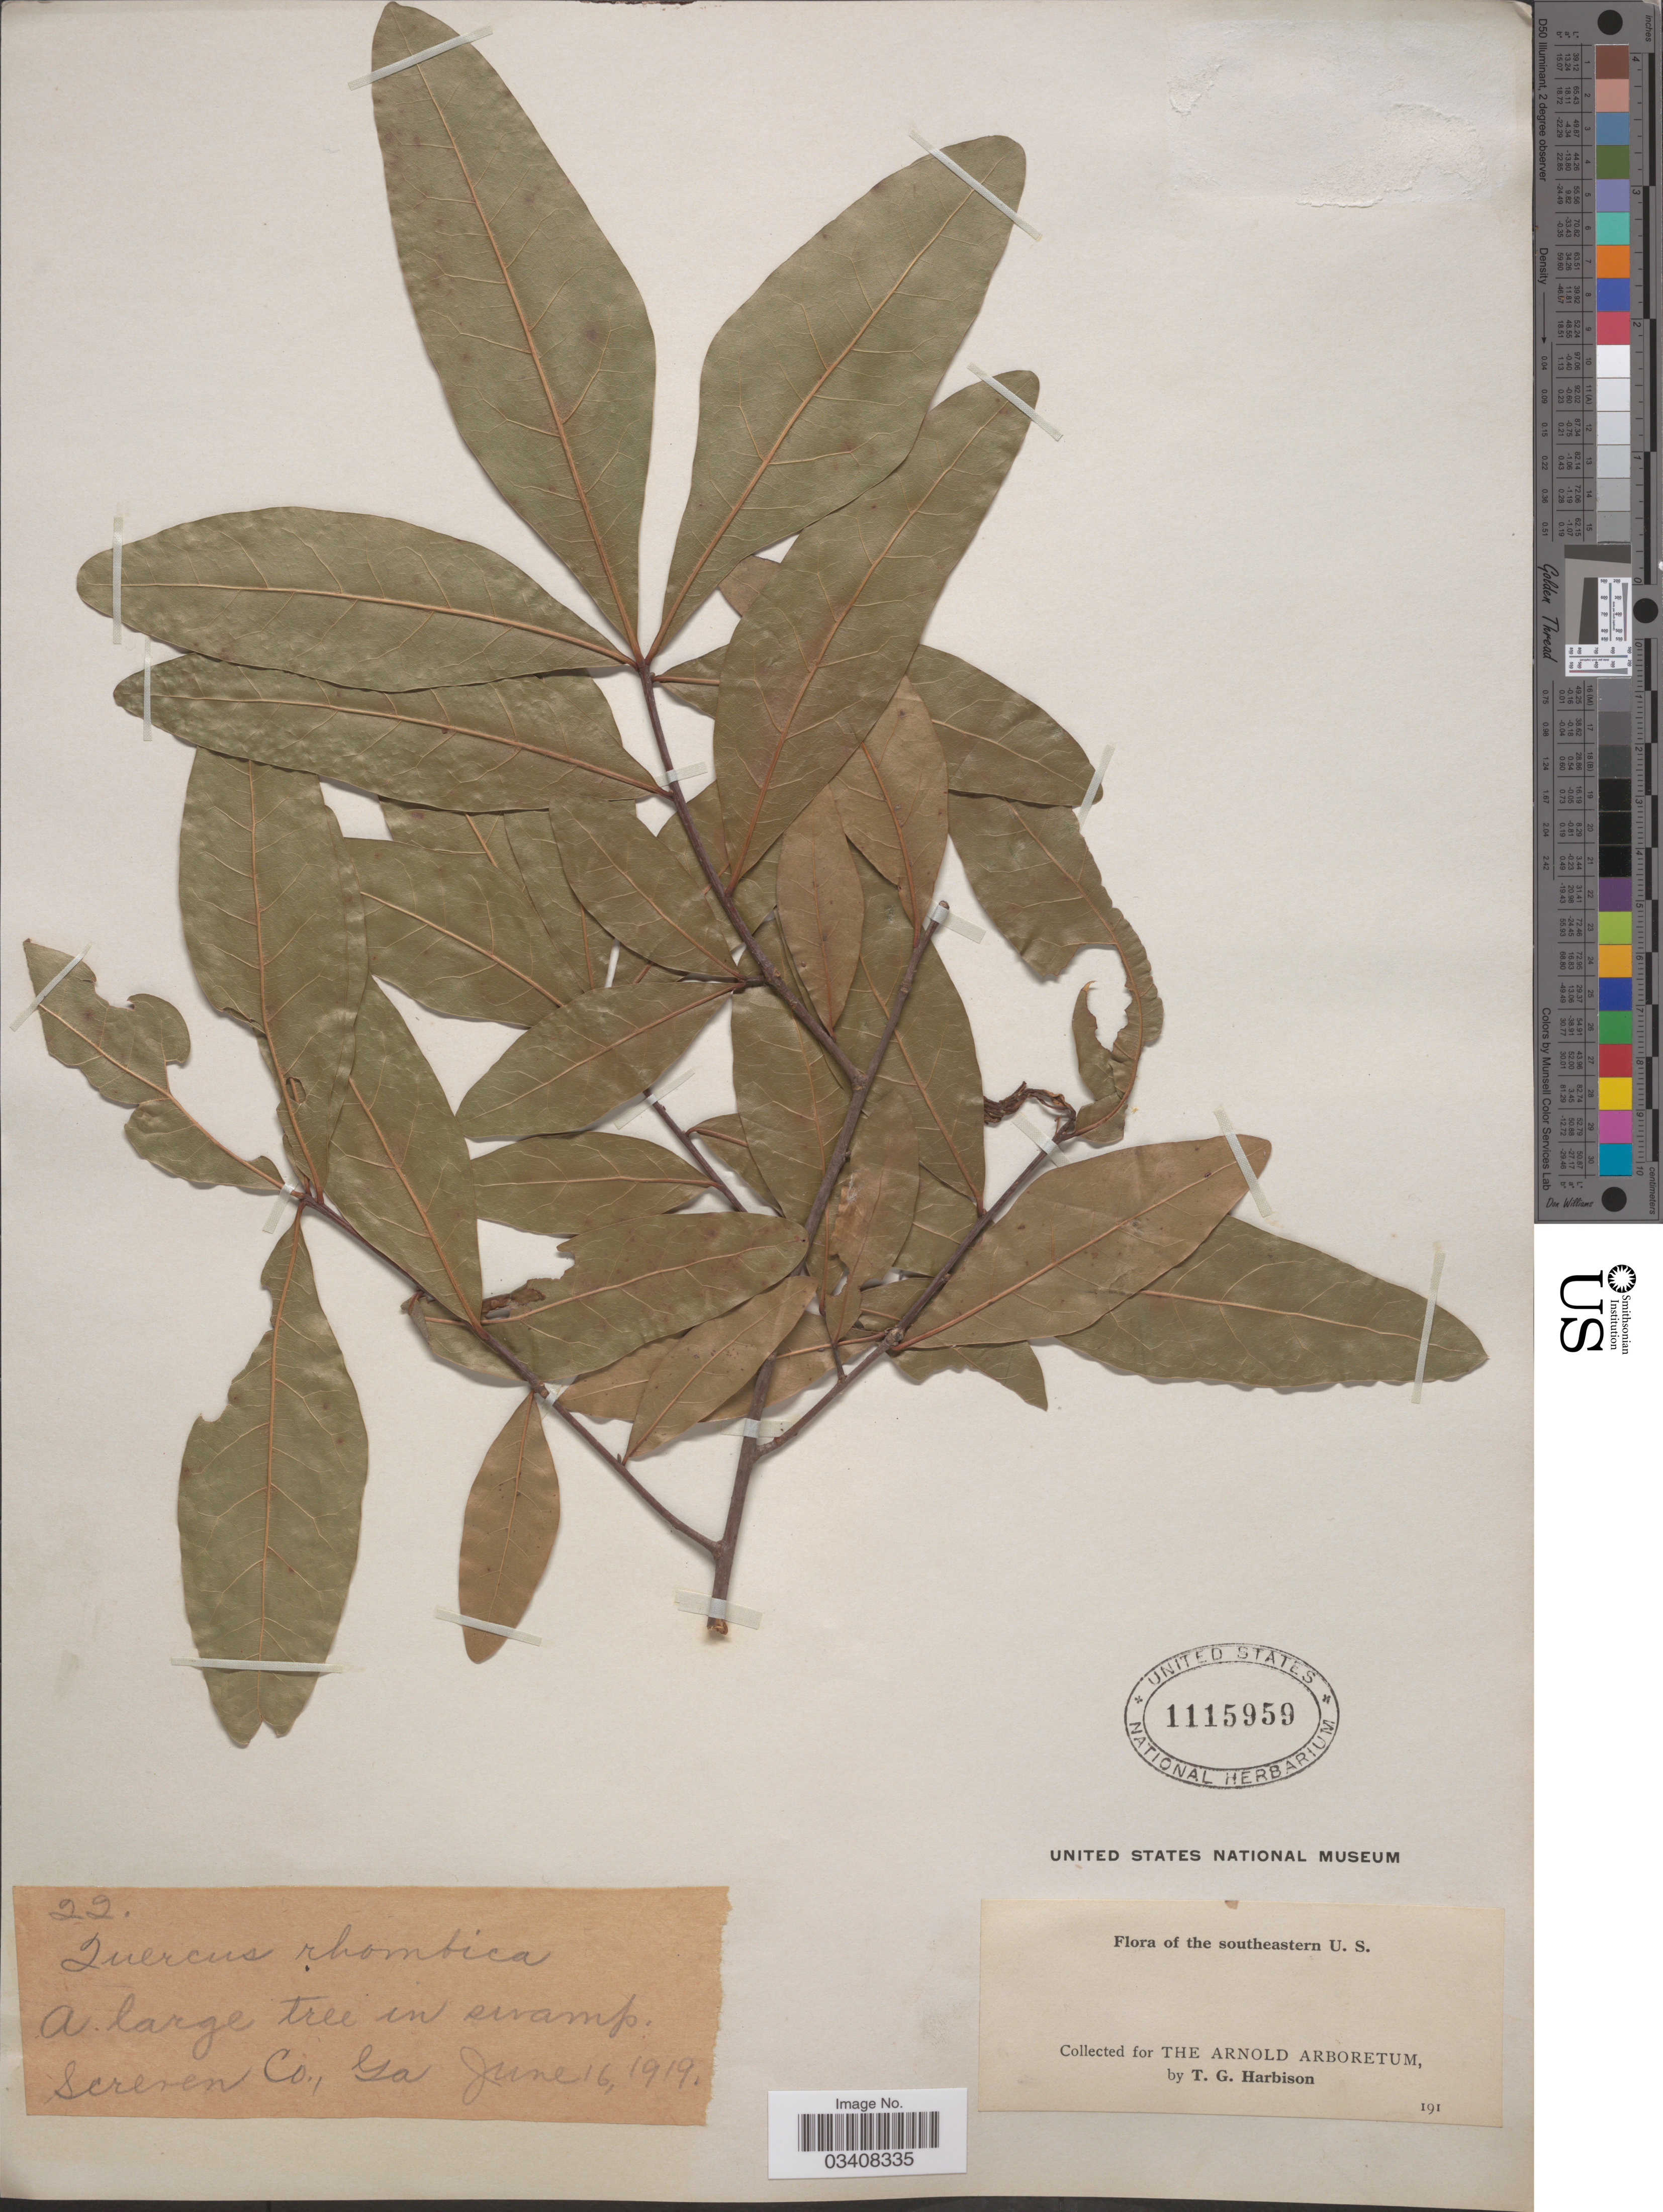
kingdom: Plantae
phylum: Tracheophyta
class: Magnoliopsida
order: Fagales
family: Fagaceae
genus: Quercus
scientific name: Quercus rhombica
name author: Sarg.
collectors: T. Harbison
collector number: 22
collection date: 1919-06-16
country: United States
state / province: Georgia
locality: The Southeastern U.S. Screen Co.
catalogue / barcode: US 1115959